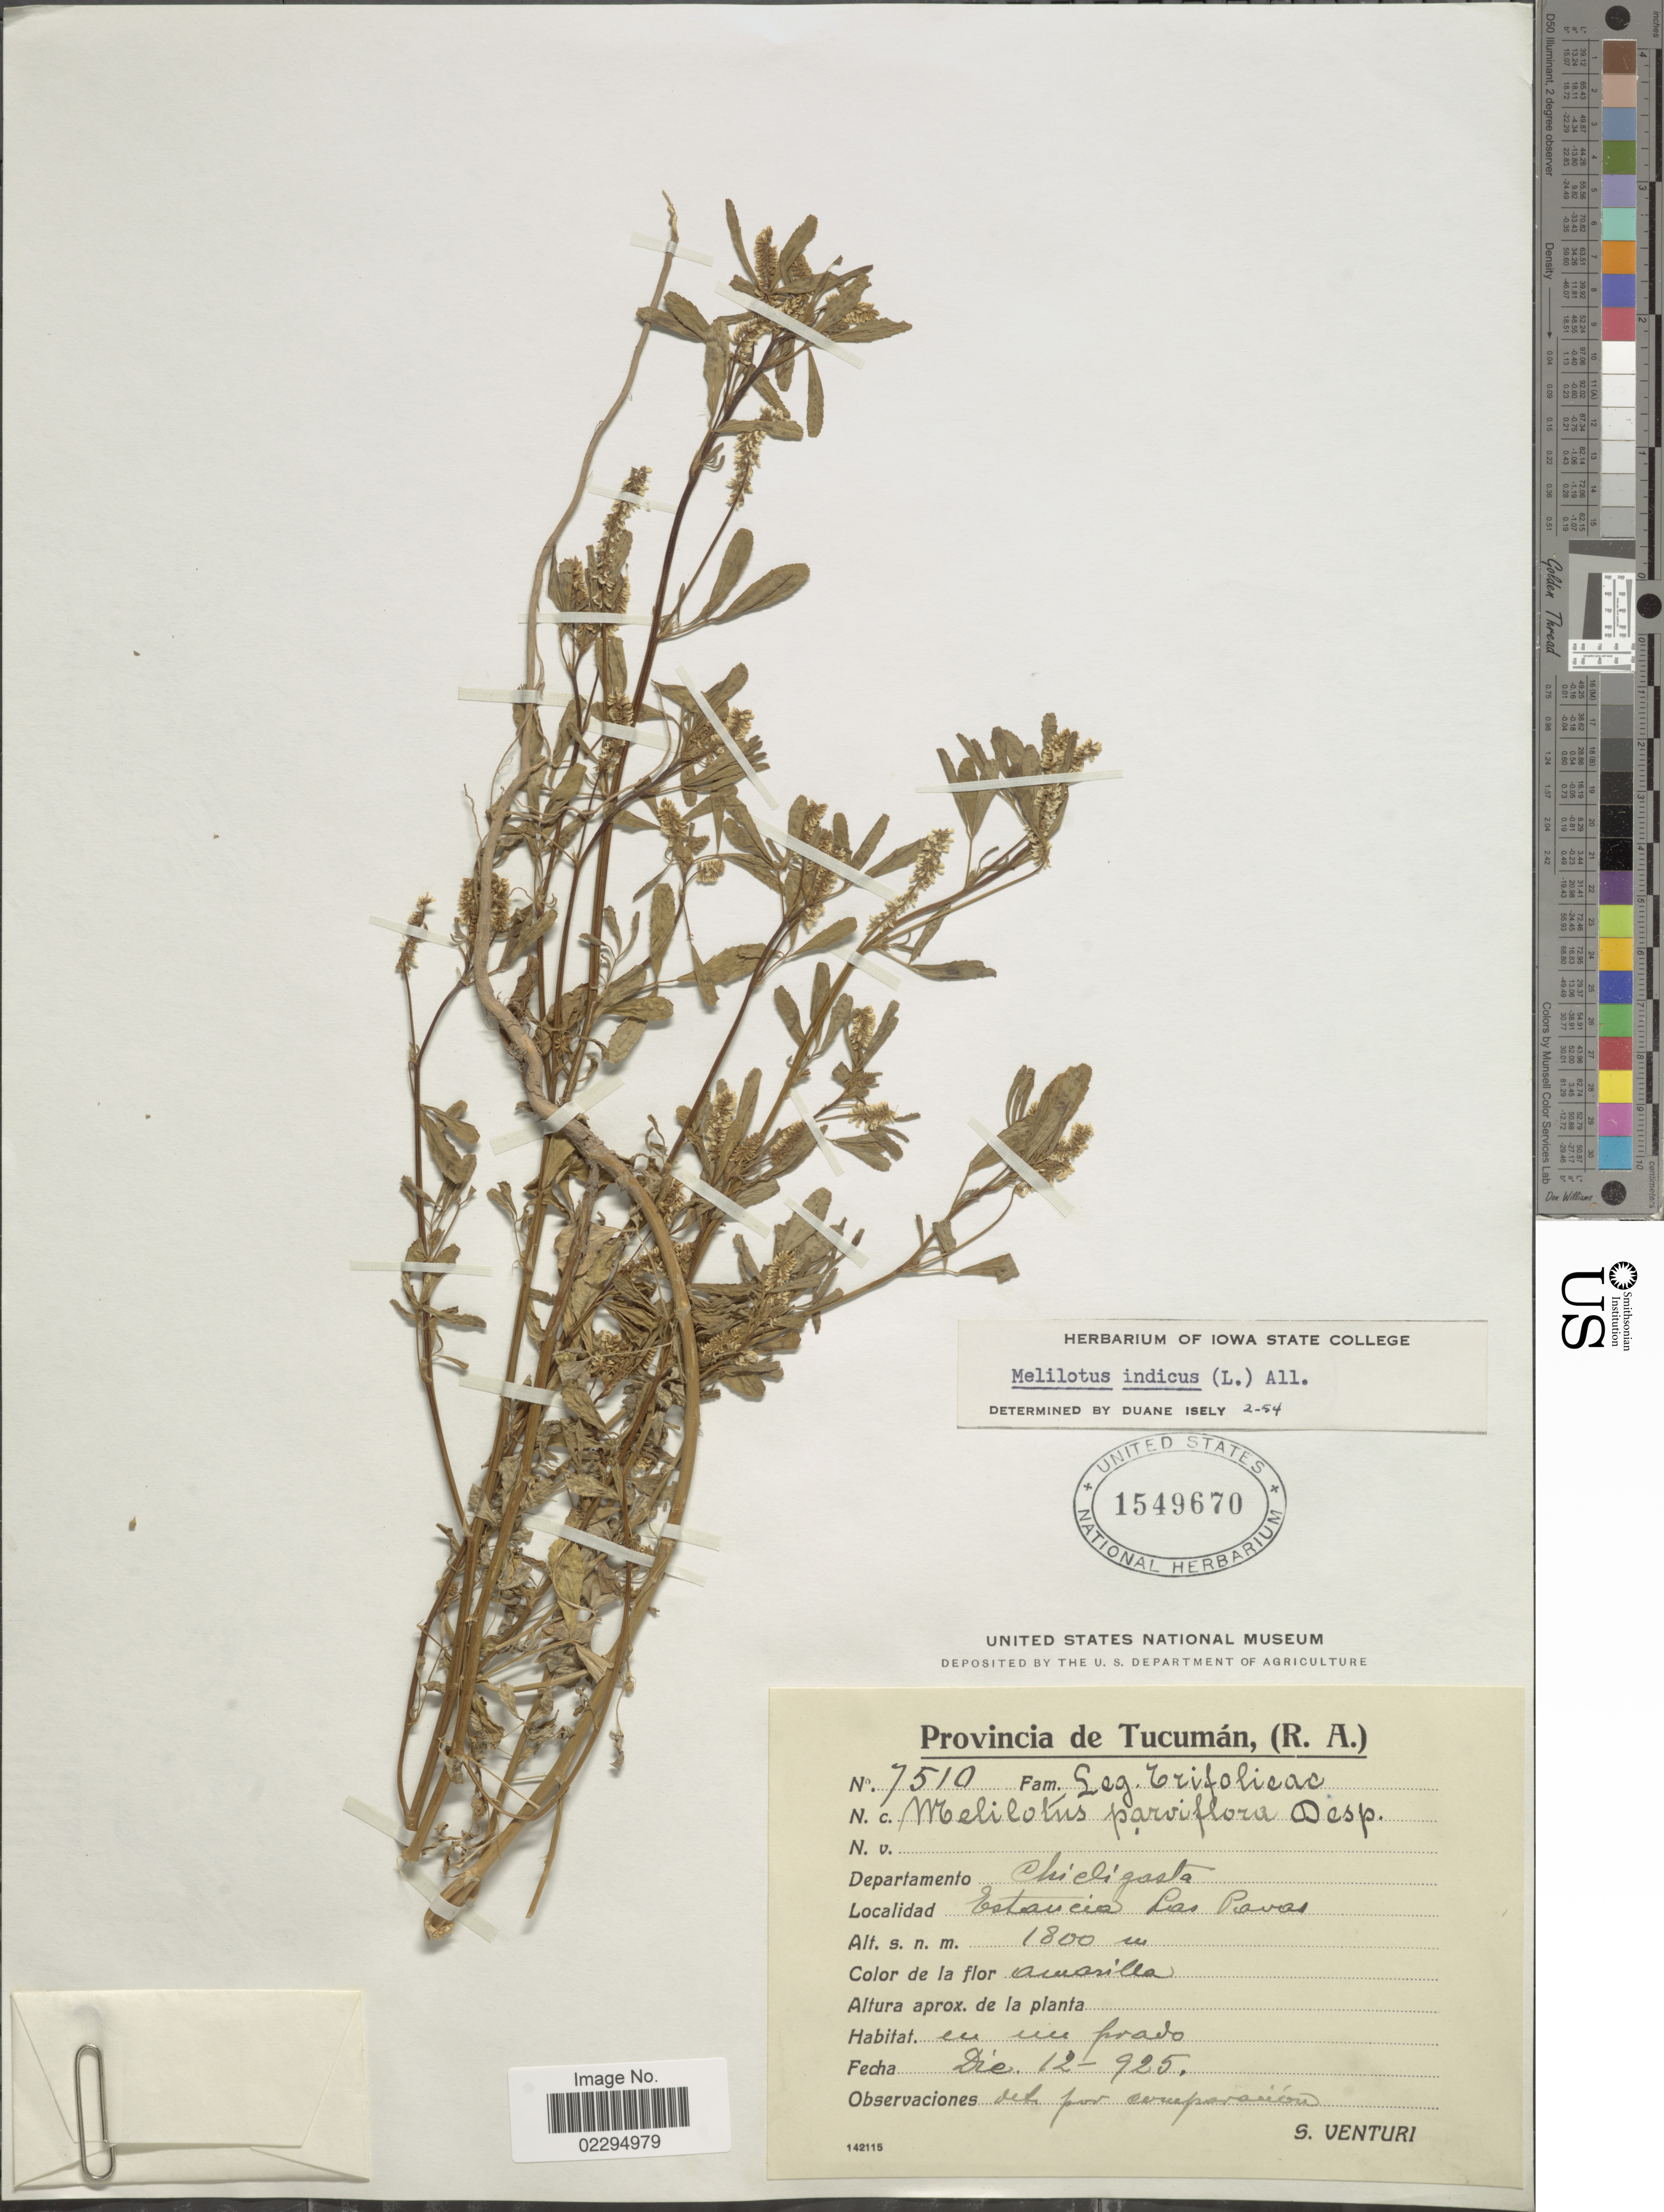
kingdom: Plantae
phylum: Tracheophyta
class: Magnoliopsida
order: Fabales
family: Fabaceae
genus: Melilotus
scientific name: Melilotus indicus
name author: (L.) All.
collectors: S. Venturi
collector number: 7510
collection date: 1925-12-12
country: Argentina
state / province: Tucuman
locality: (R.A.) Departamento Chicligasta, Estancia Las Pavas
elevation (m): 1800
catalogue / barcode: US 1549670